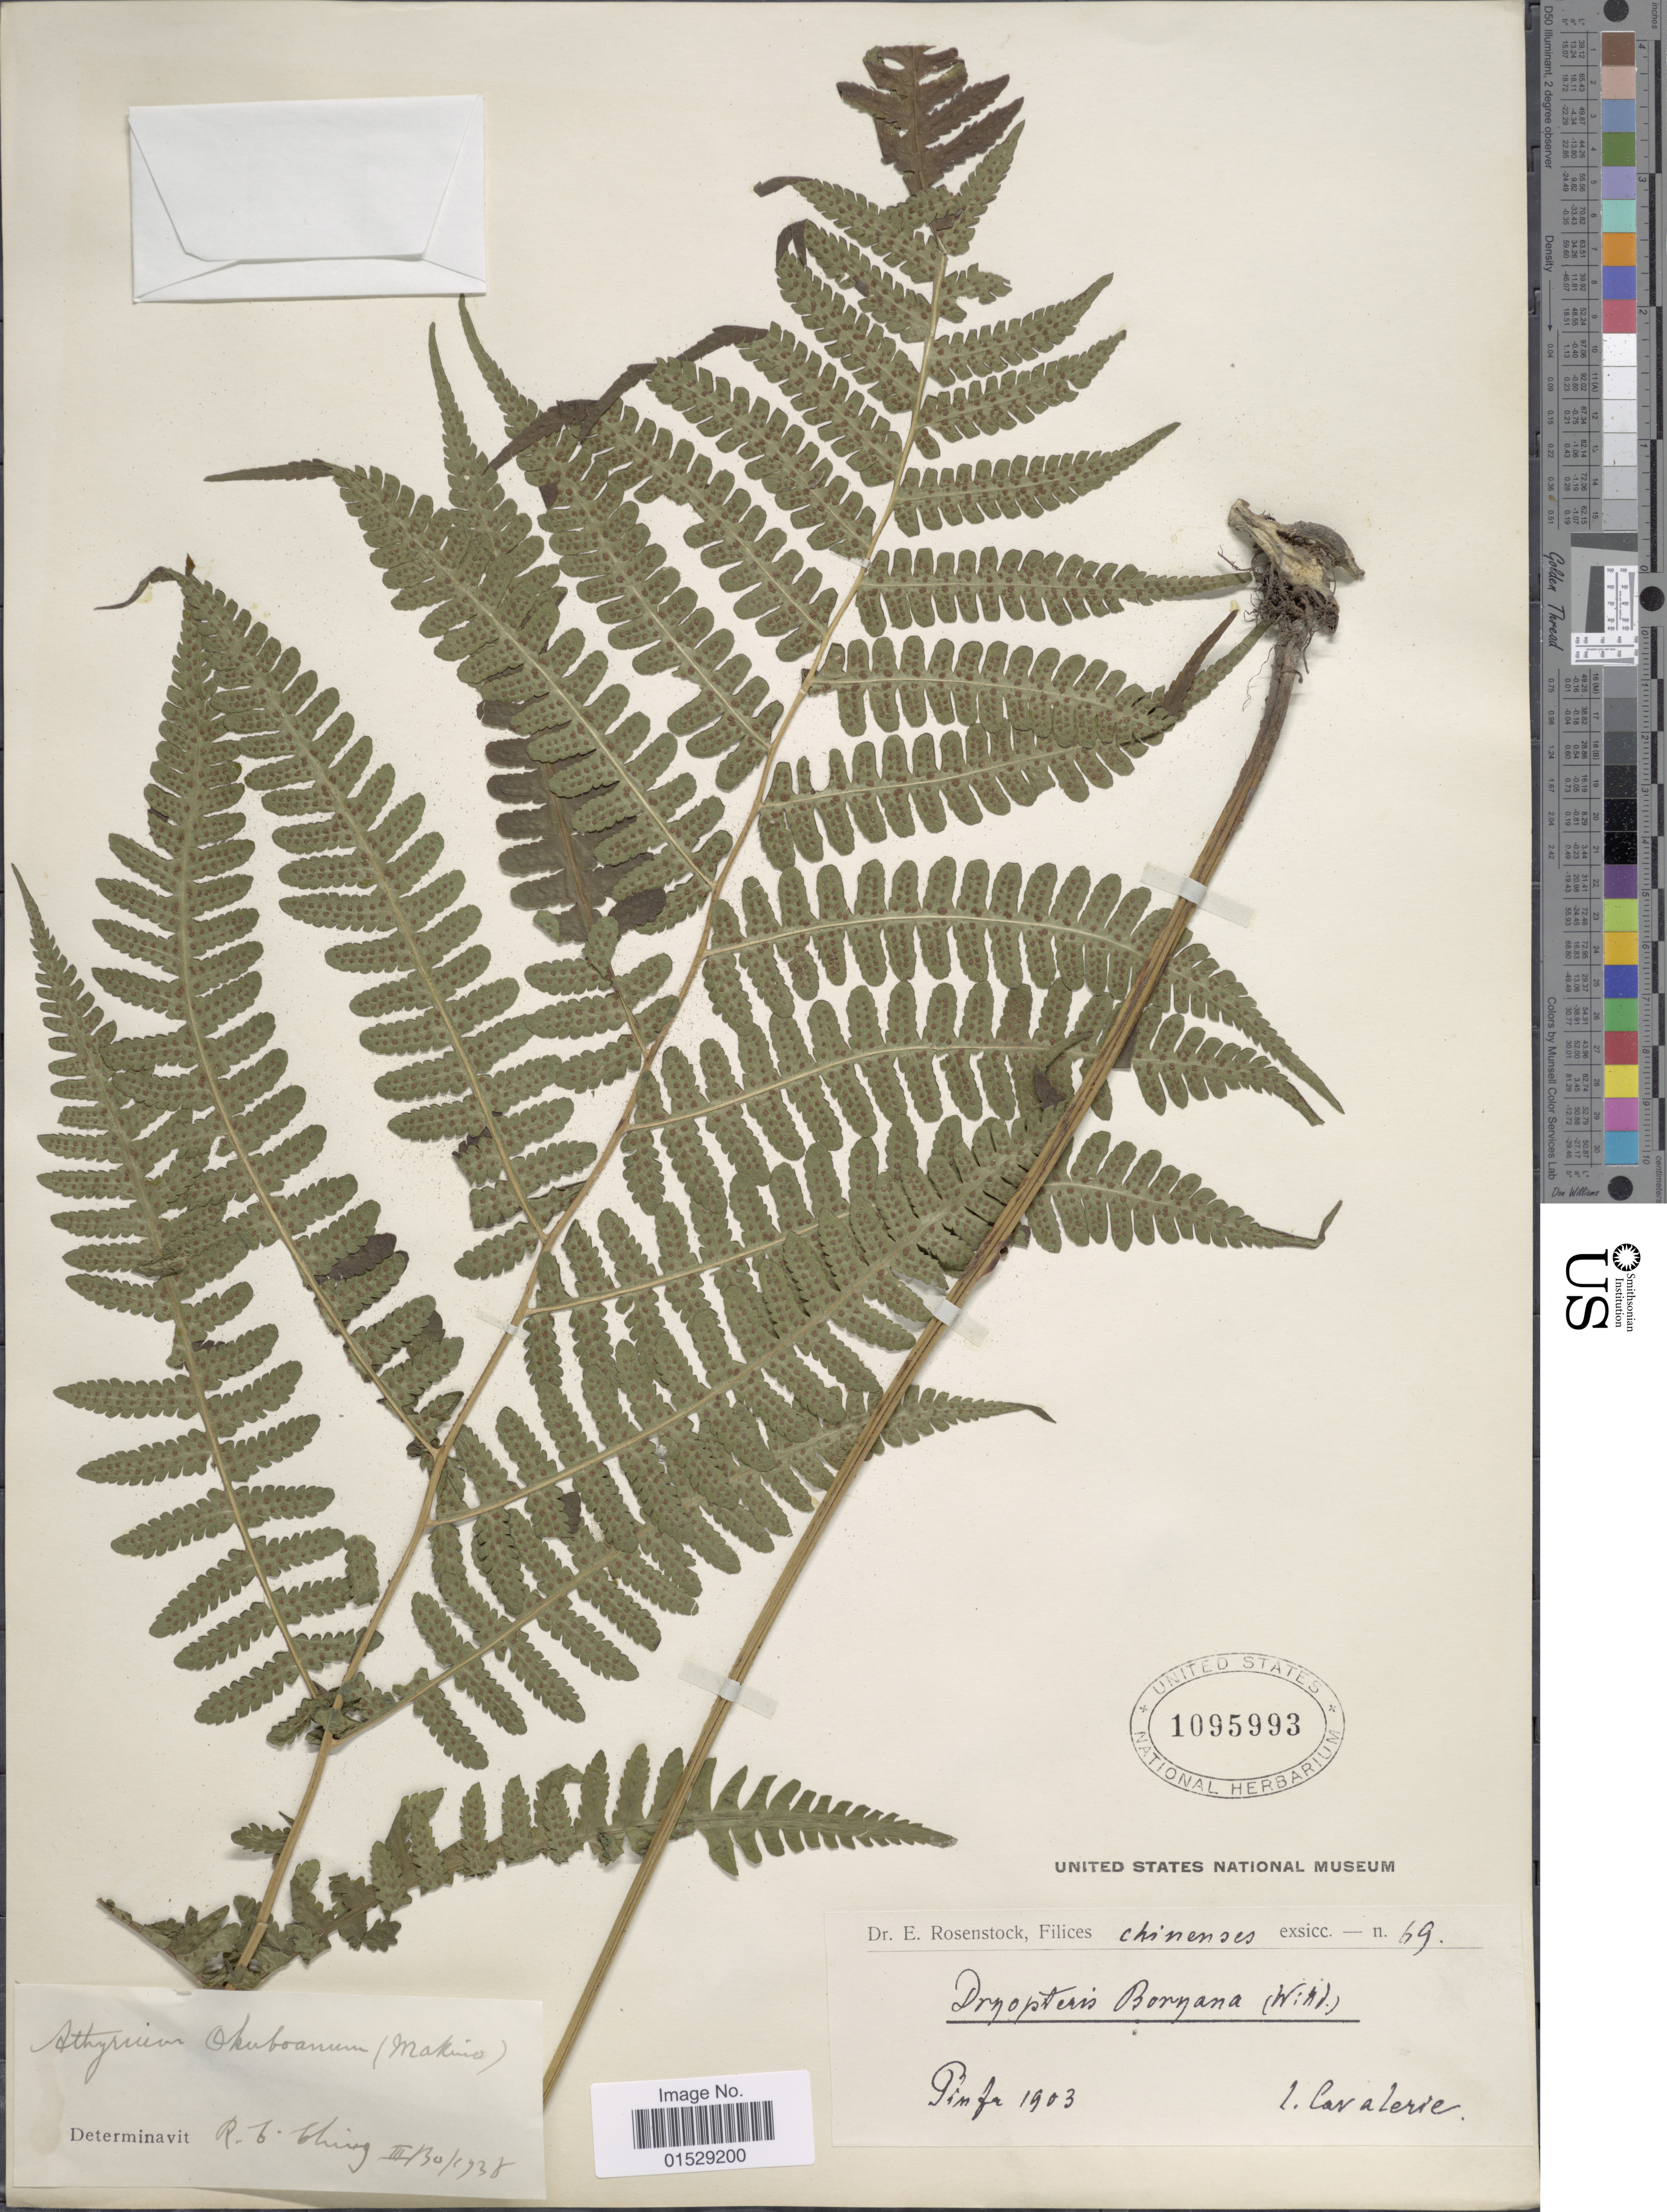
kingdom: Plantae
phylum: Tracheophyta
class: Polypodiopsida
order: Polypodiales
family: Athyriaceae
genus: Deparia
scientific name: Deparia okuboana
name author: (Makino) M. Kato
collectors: -. Cavalerie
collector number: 69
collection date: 1903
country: China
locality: Chinenses, Pinfr. [interpreted]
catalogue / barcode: US 1095993